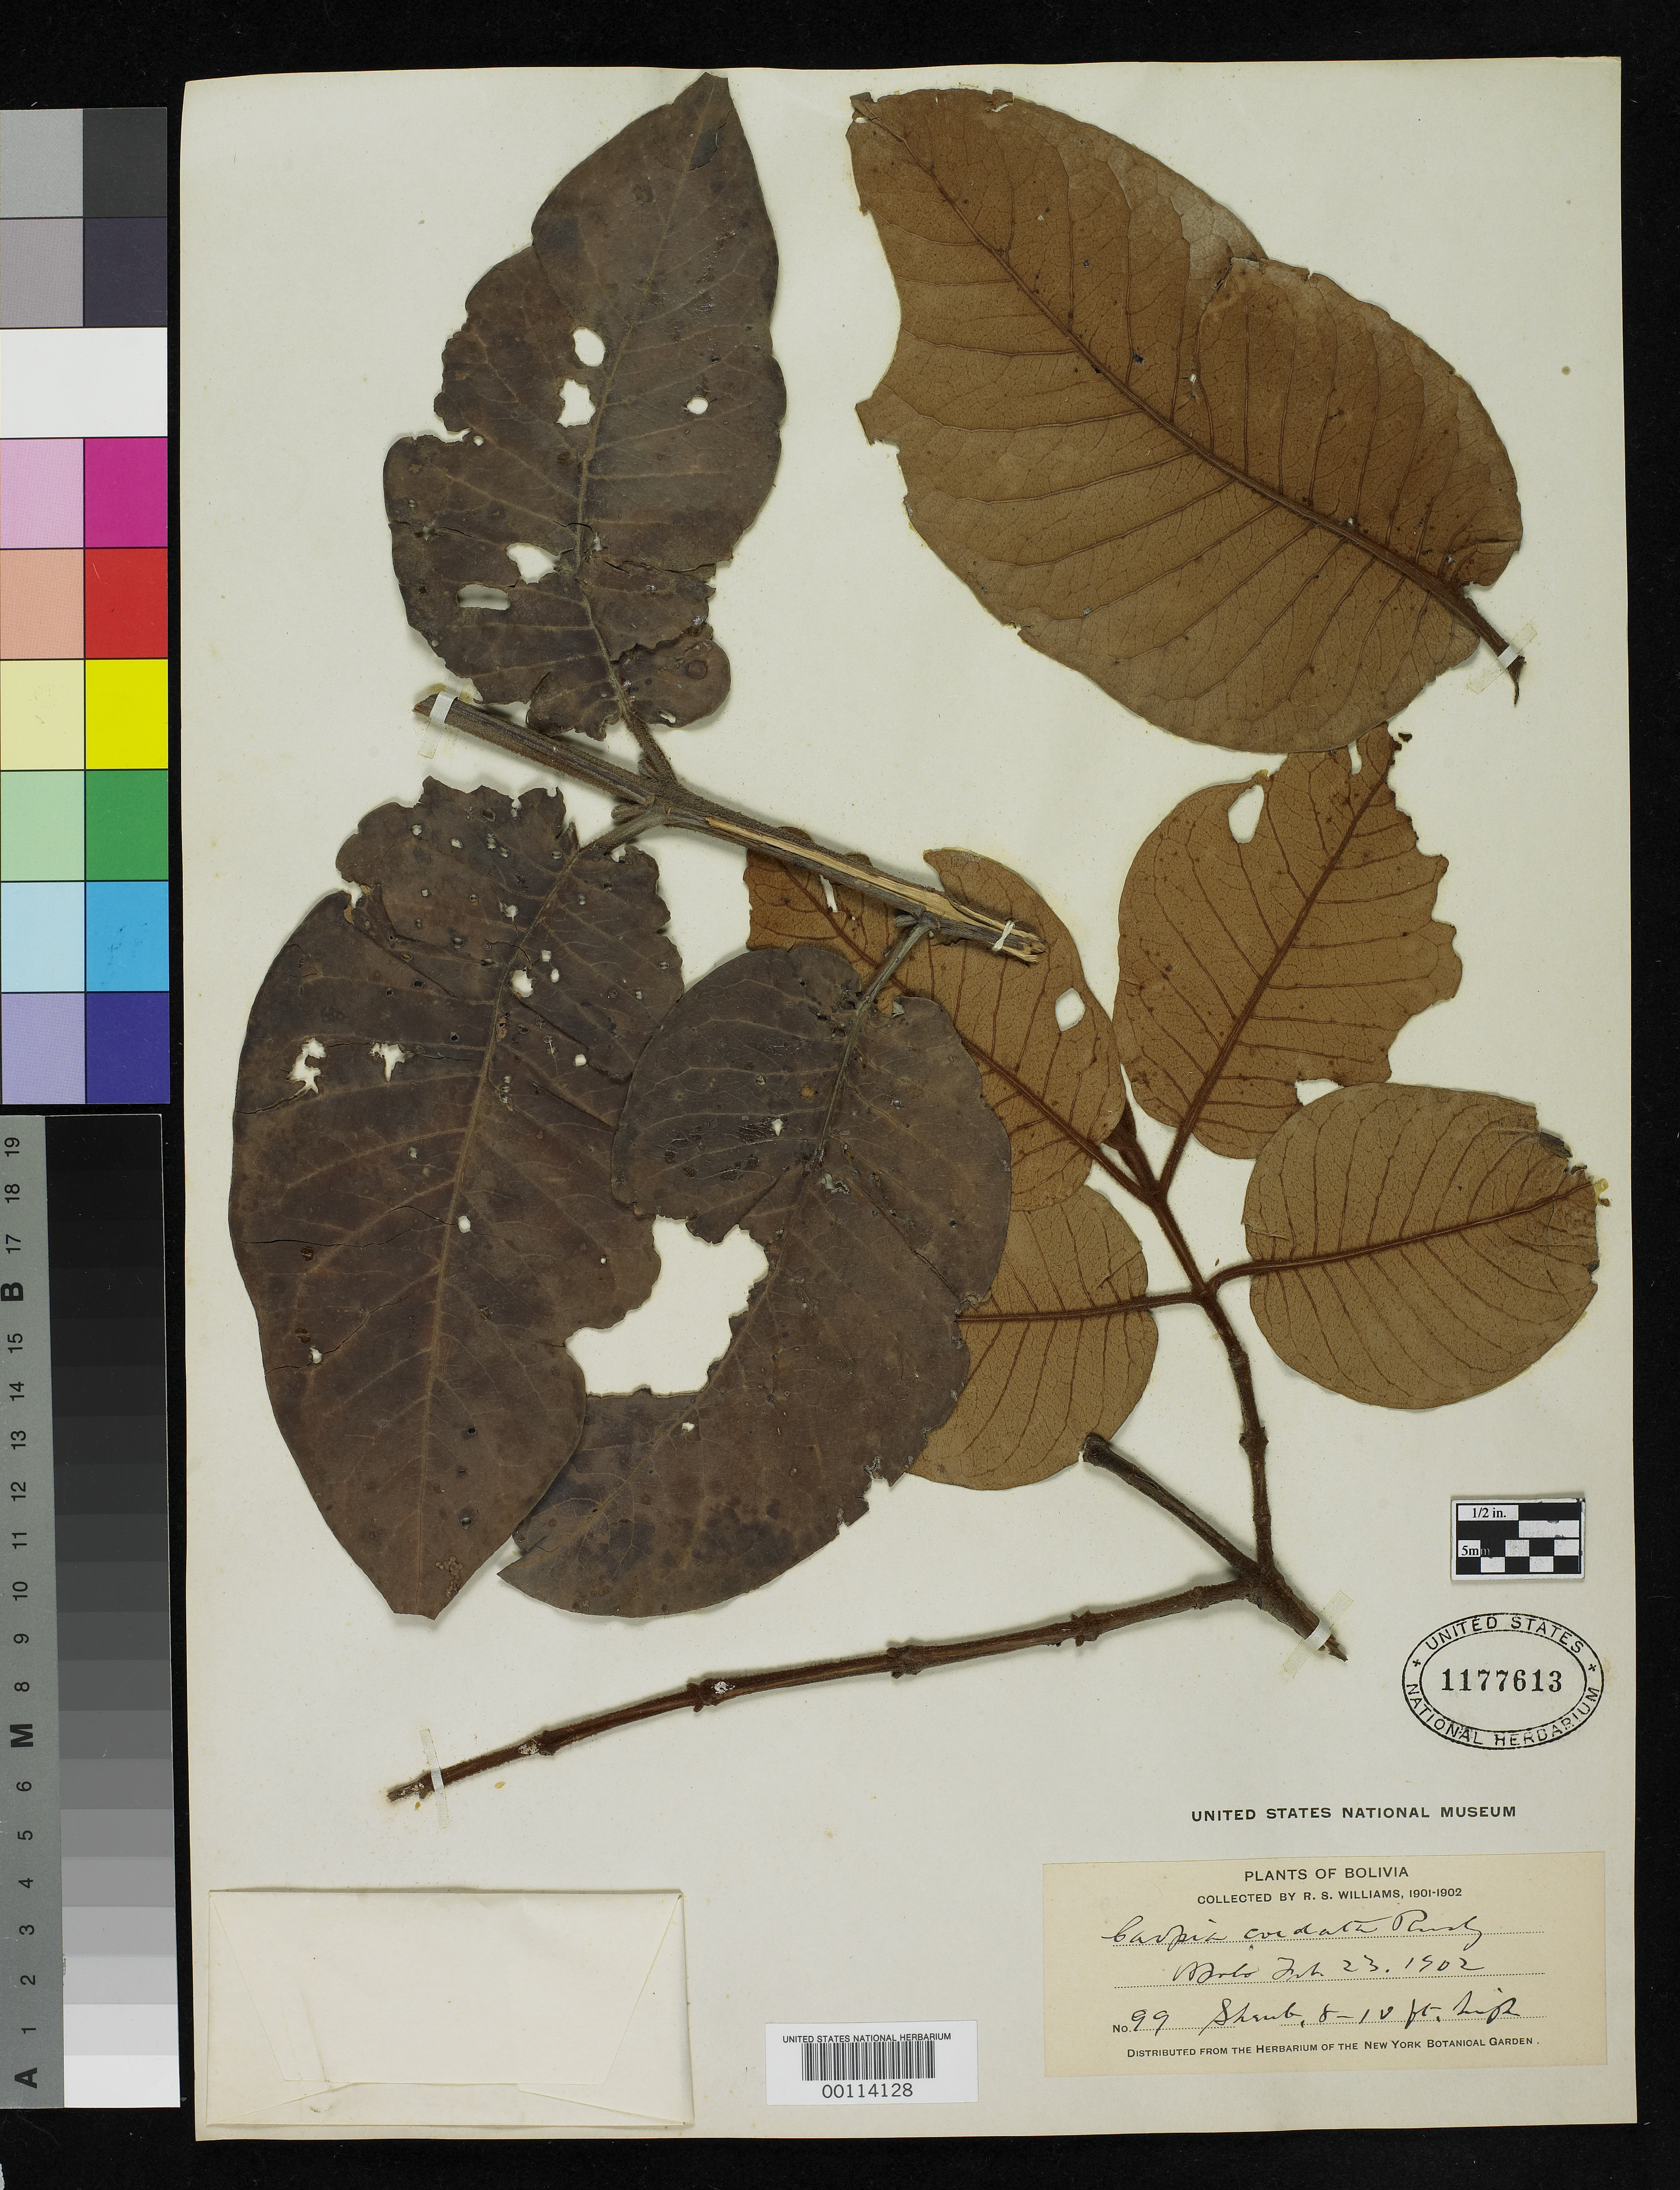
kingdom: Plantae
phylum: Tracheophyta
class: Magnoliopsida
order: Malpighiales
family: Hypericaceae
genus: Caopia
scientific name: Caopia cordata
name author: Rusby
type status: Isotype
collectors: R. S. Williams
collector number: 99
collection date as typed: Feb. 23, 1902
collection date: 1902-02-23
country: Bolivia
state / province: La Paz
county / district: Franz Tamayo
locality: Apolo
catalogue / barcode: US 1177613